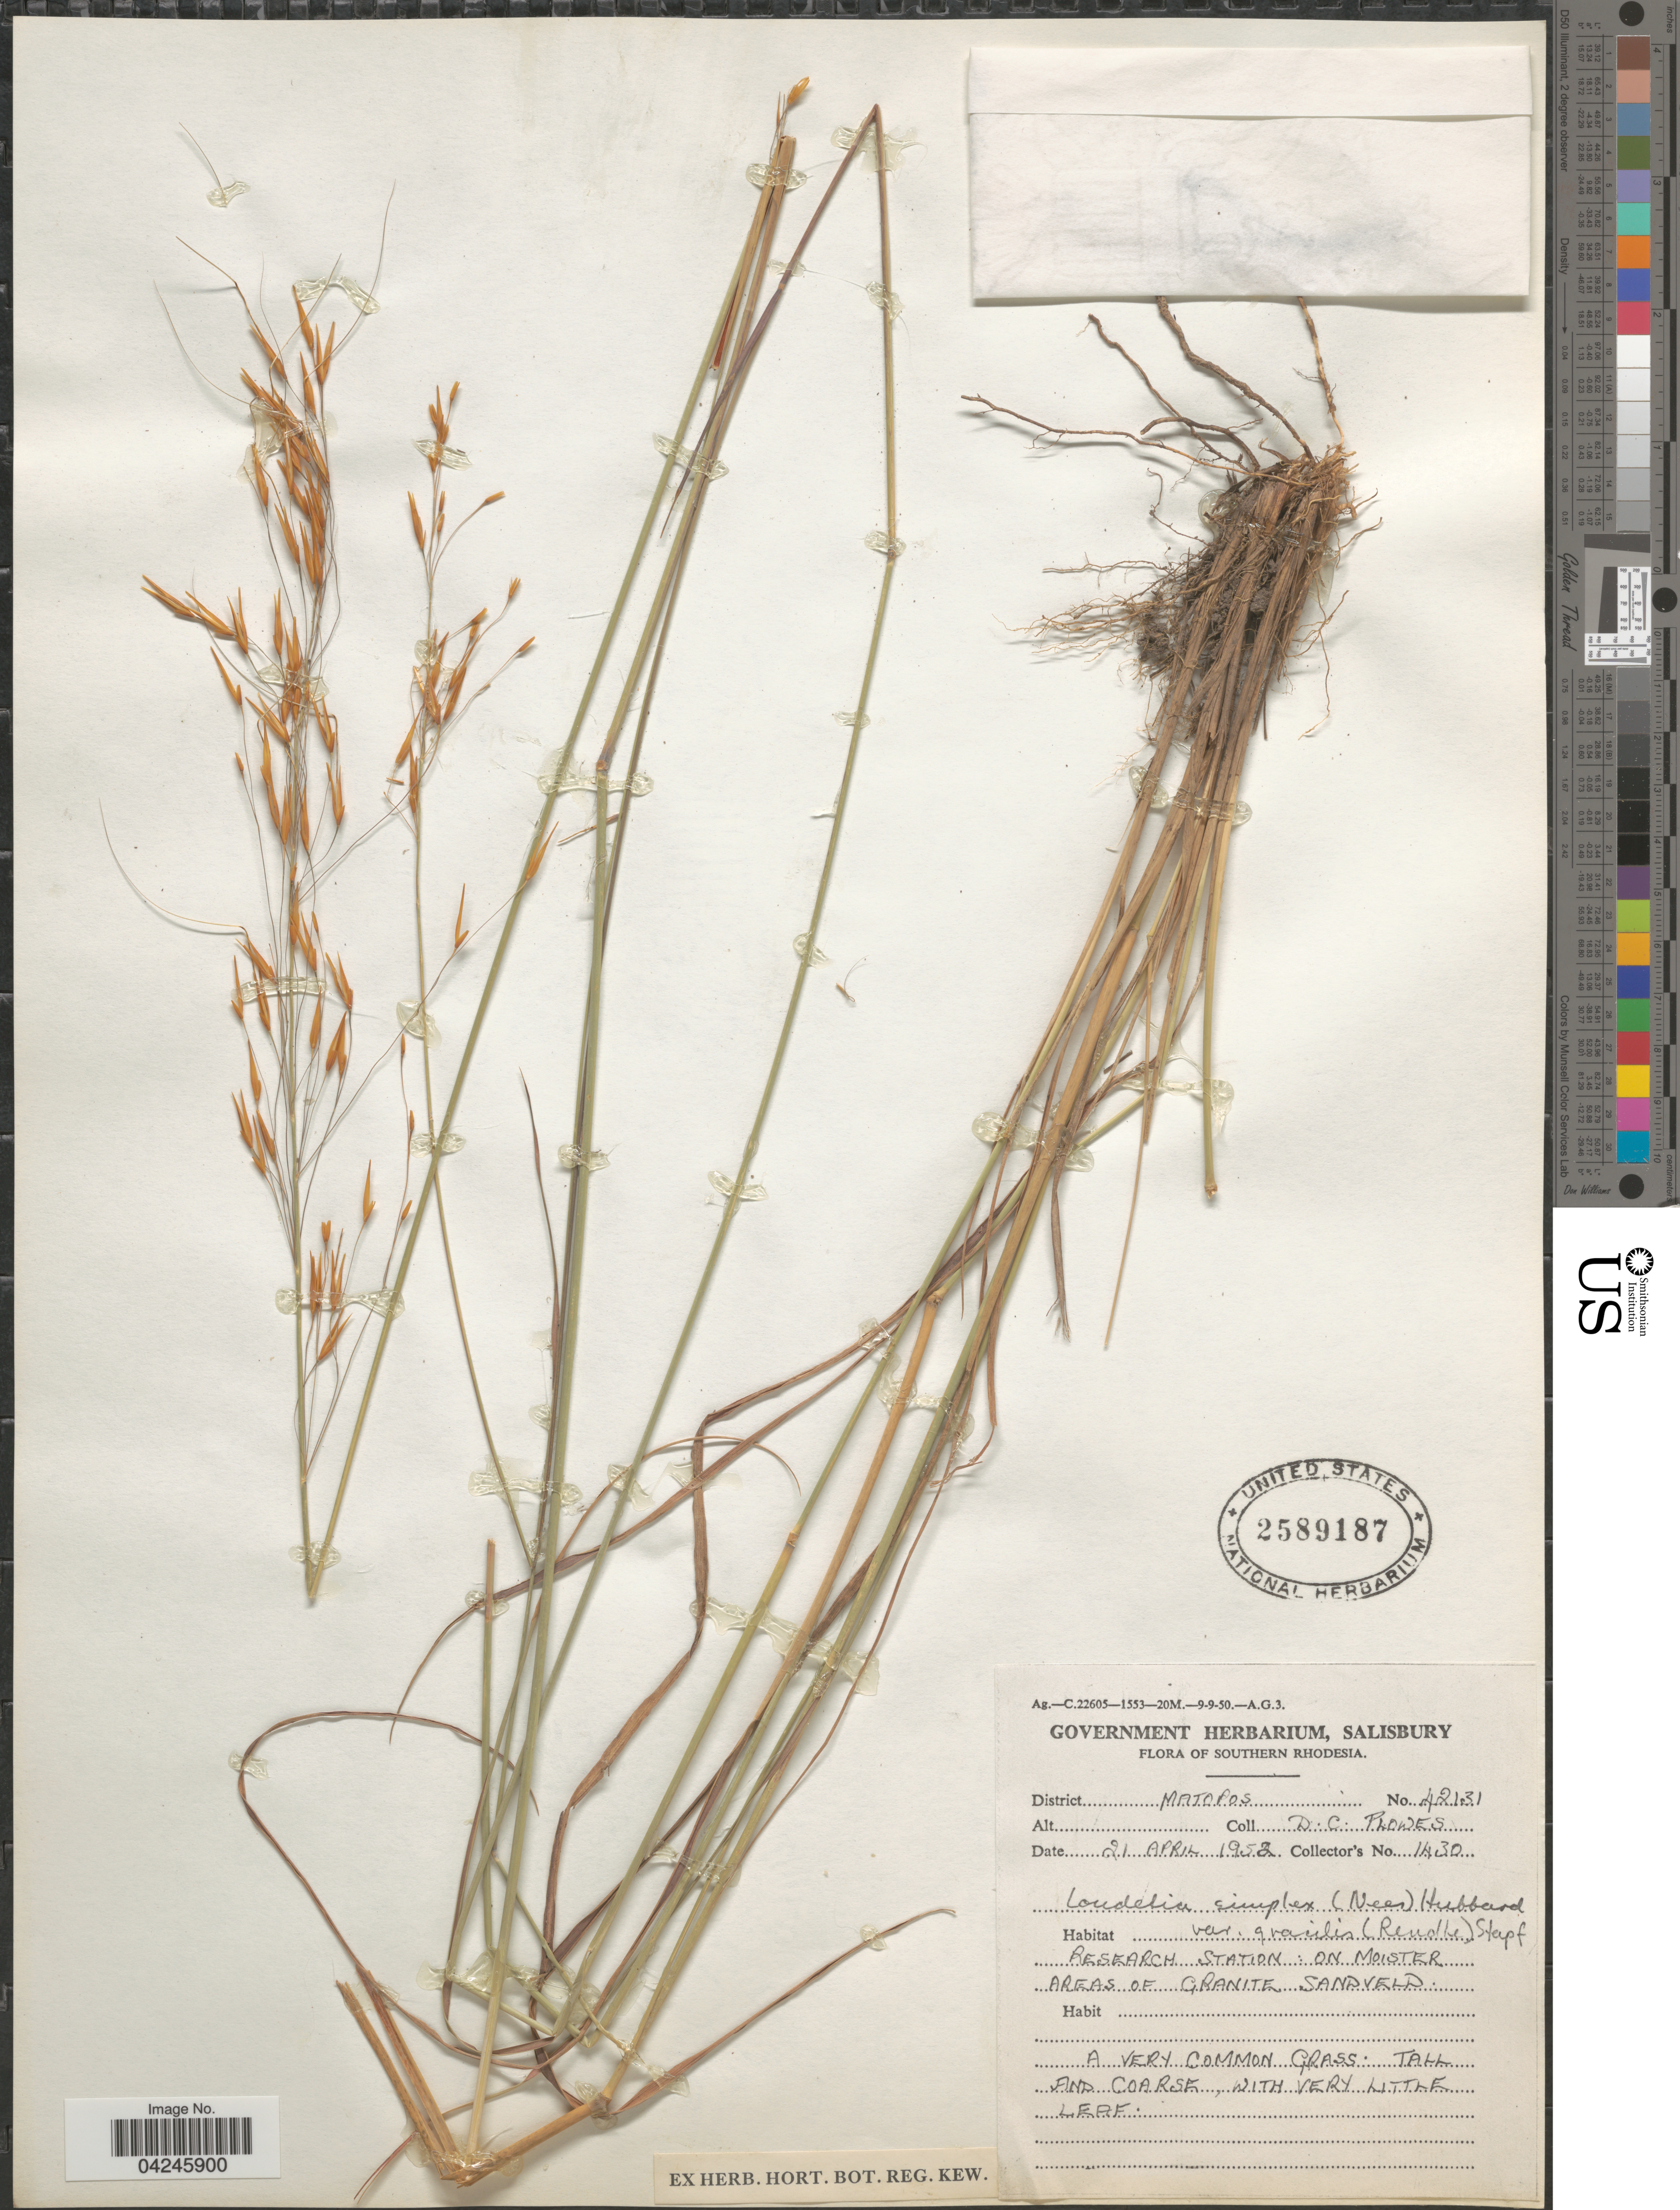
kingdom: Plantae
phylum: Tracheophyta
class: Liliopsida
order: Poales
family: Poaceae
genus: Loudetia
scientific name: Loudetia simplex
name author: (Nees) C.E. Hubb.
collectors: D.C. Plowes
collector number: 1430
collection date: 1952-04-21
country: Zimbabwe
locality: Southern Rhodesia. District Matopos. Research Station on moister areas of Granite Sandveld.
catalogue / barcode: US 2589187